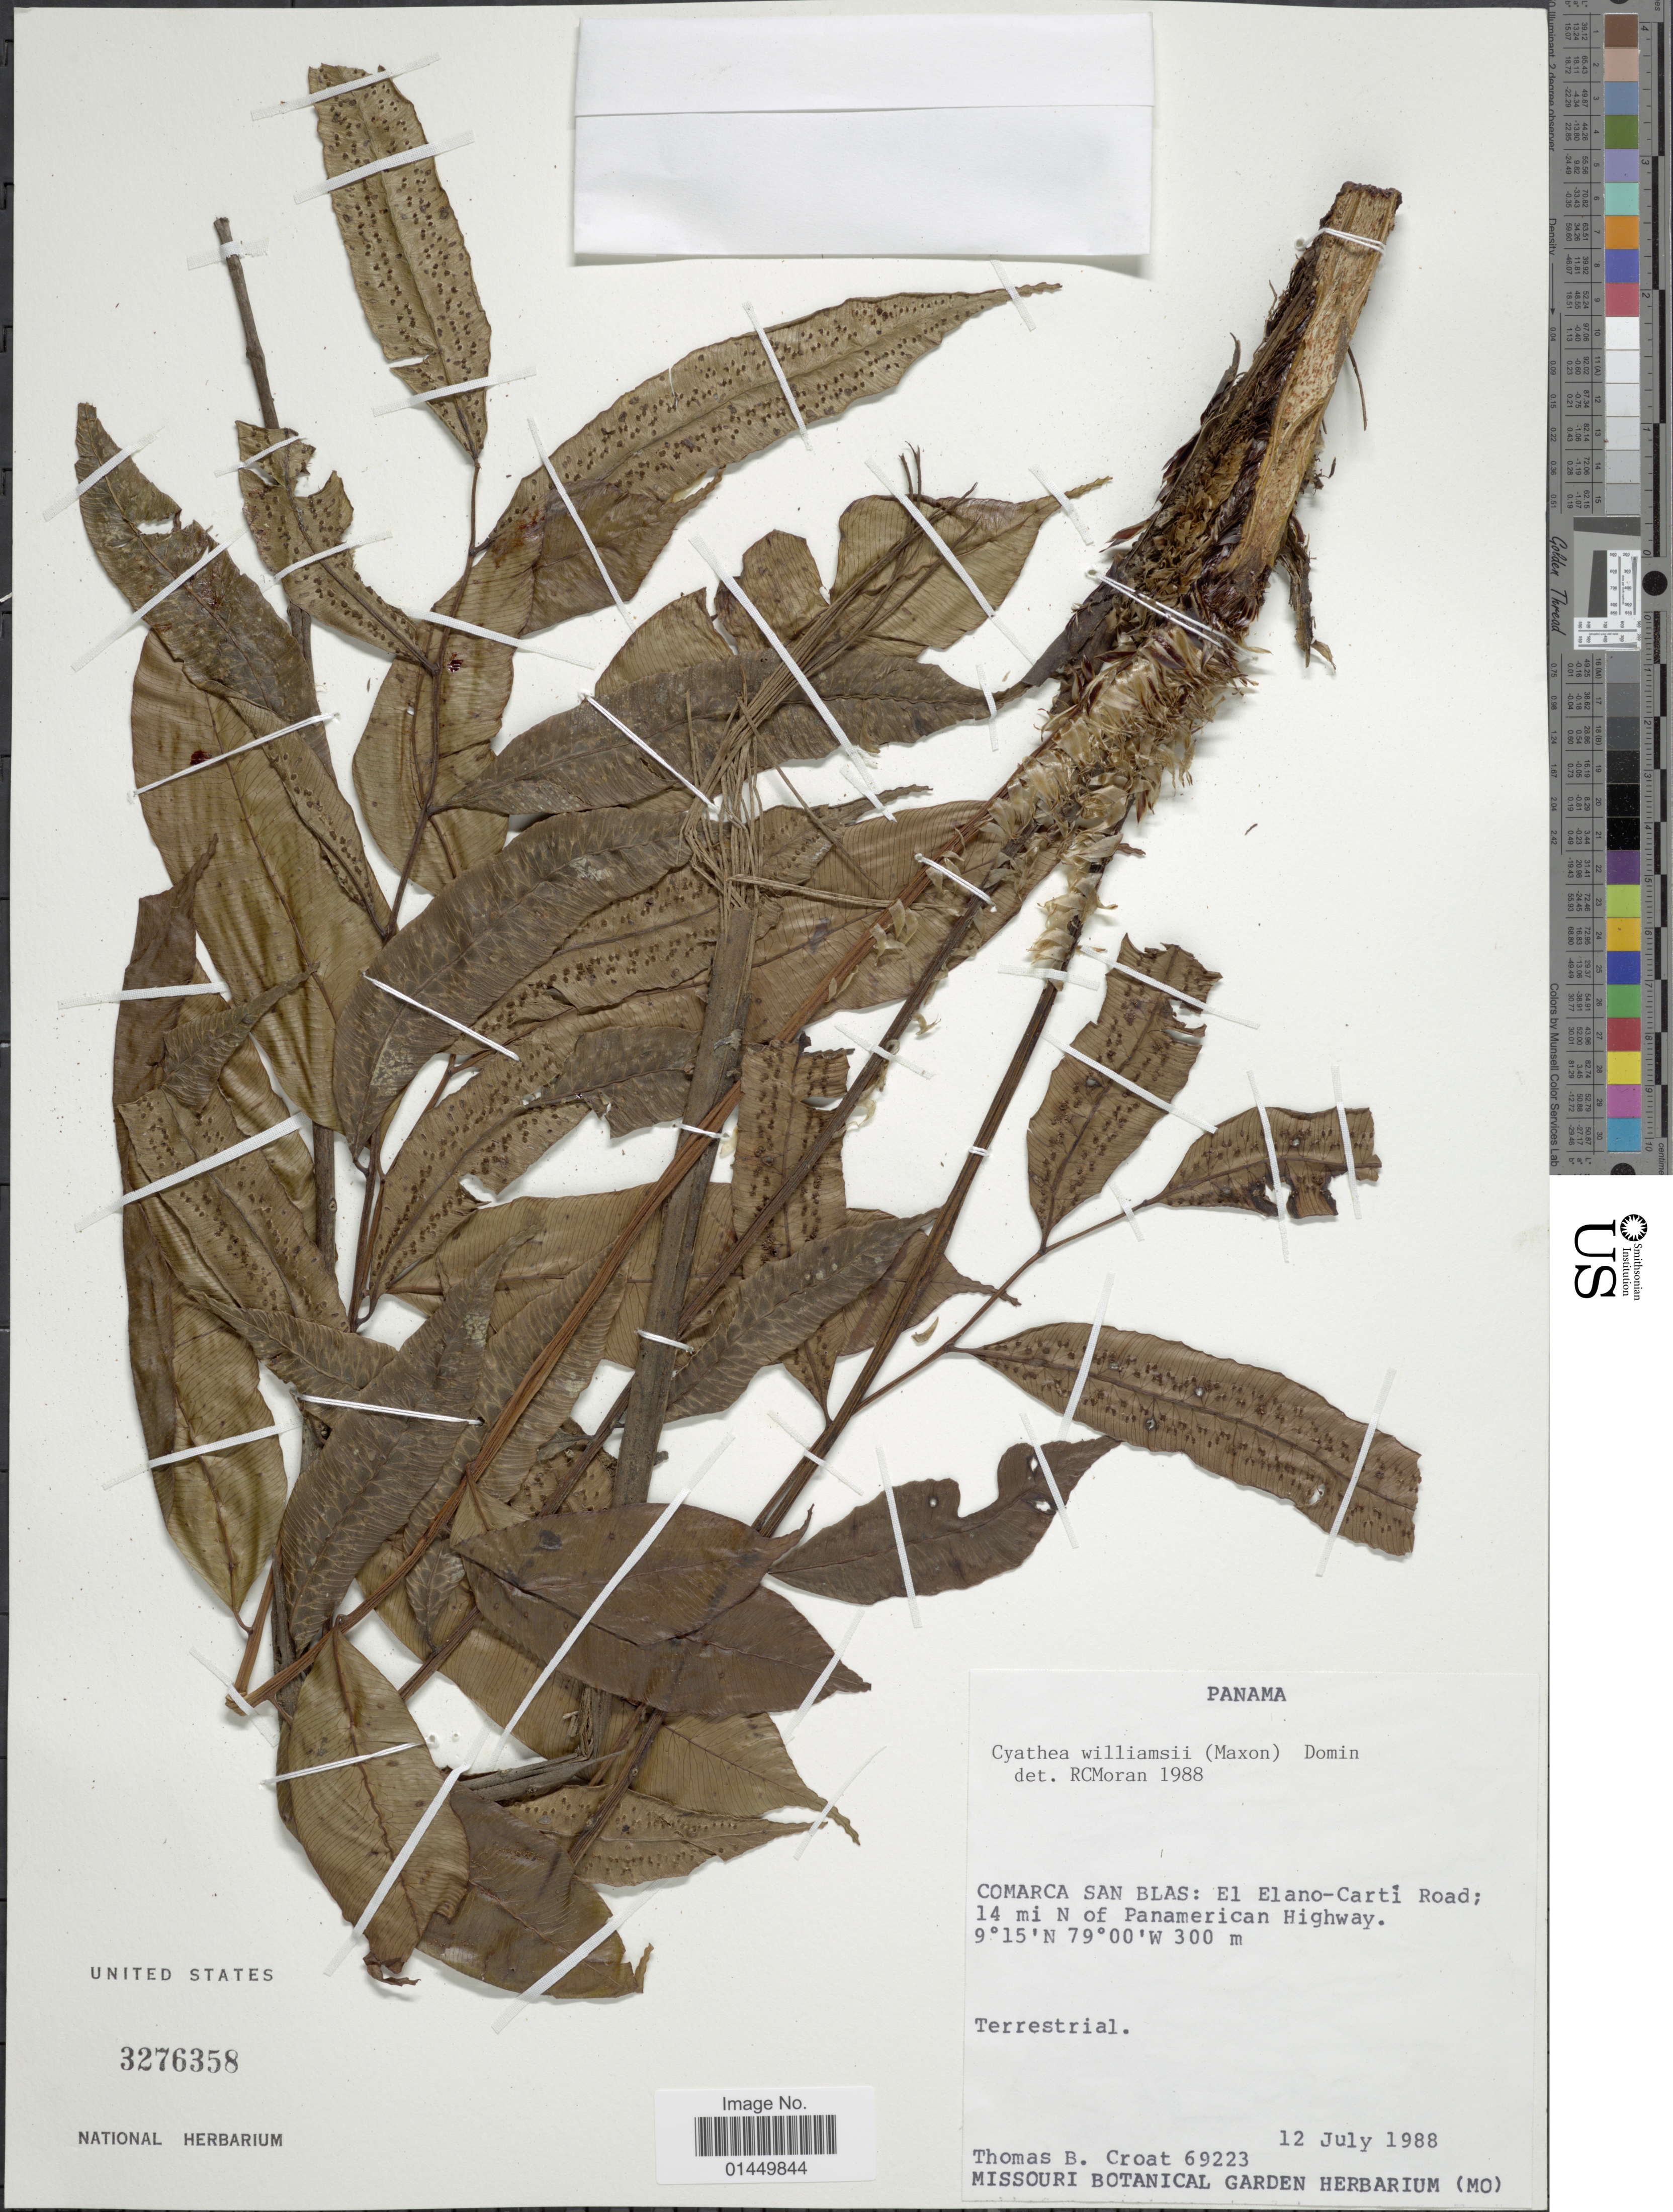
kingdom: Plantae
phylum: Tracheophyta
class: Polypodiopsida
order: Cyatheales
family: Cyatheaceae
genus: Cyathea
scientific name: Cyathea williamsii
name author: (Maxon) Domin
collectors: T. B. Croat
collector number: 69223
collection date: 1988-07-12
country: Panama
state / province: Kuna Yala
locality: Comarca San Blas: El Elano-Carti Road, 14 mi N of Panamerican Highway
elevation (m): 300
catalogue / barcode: US 3276358